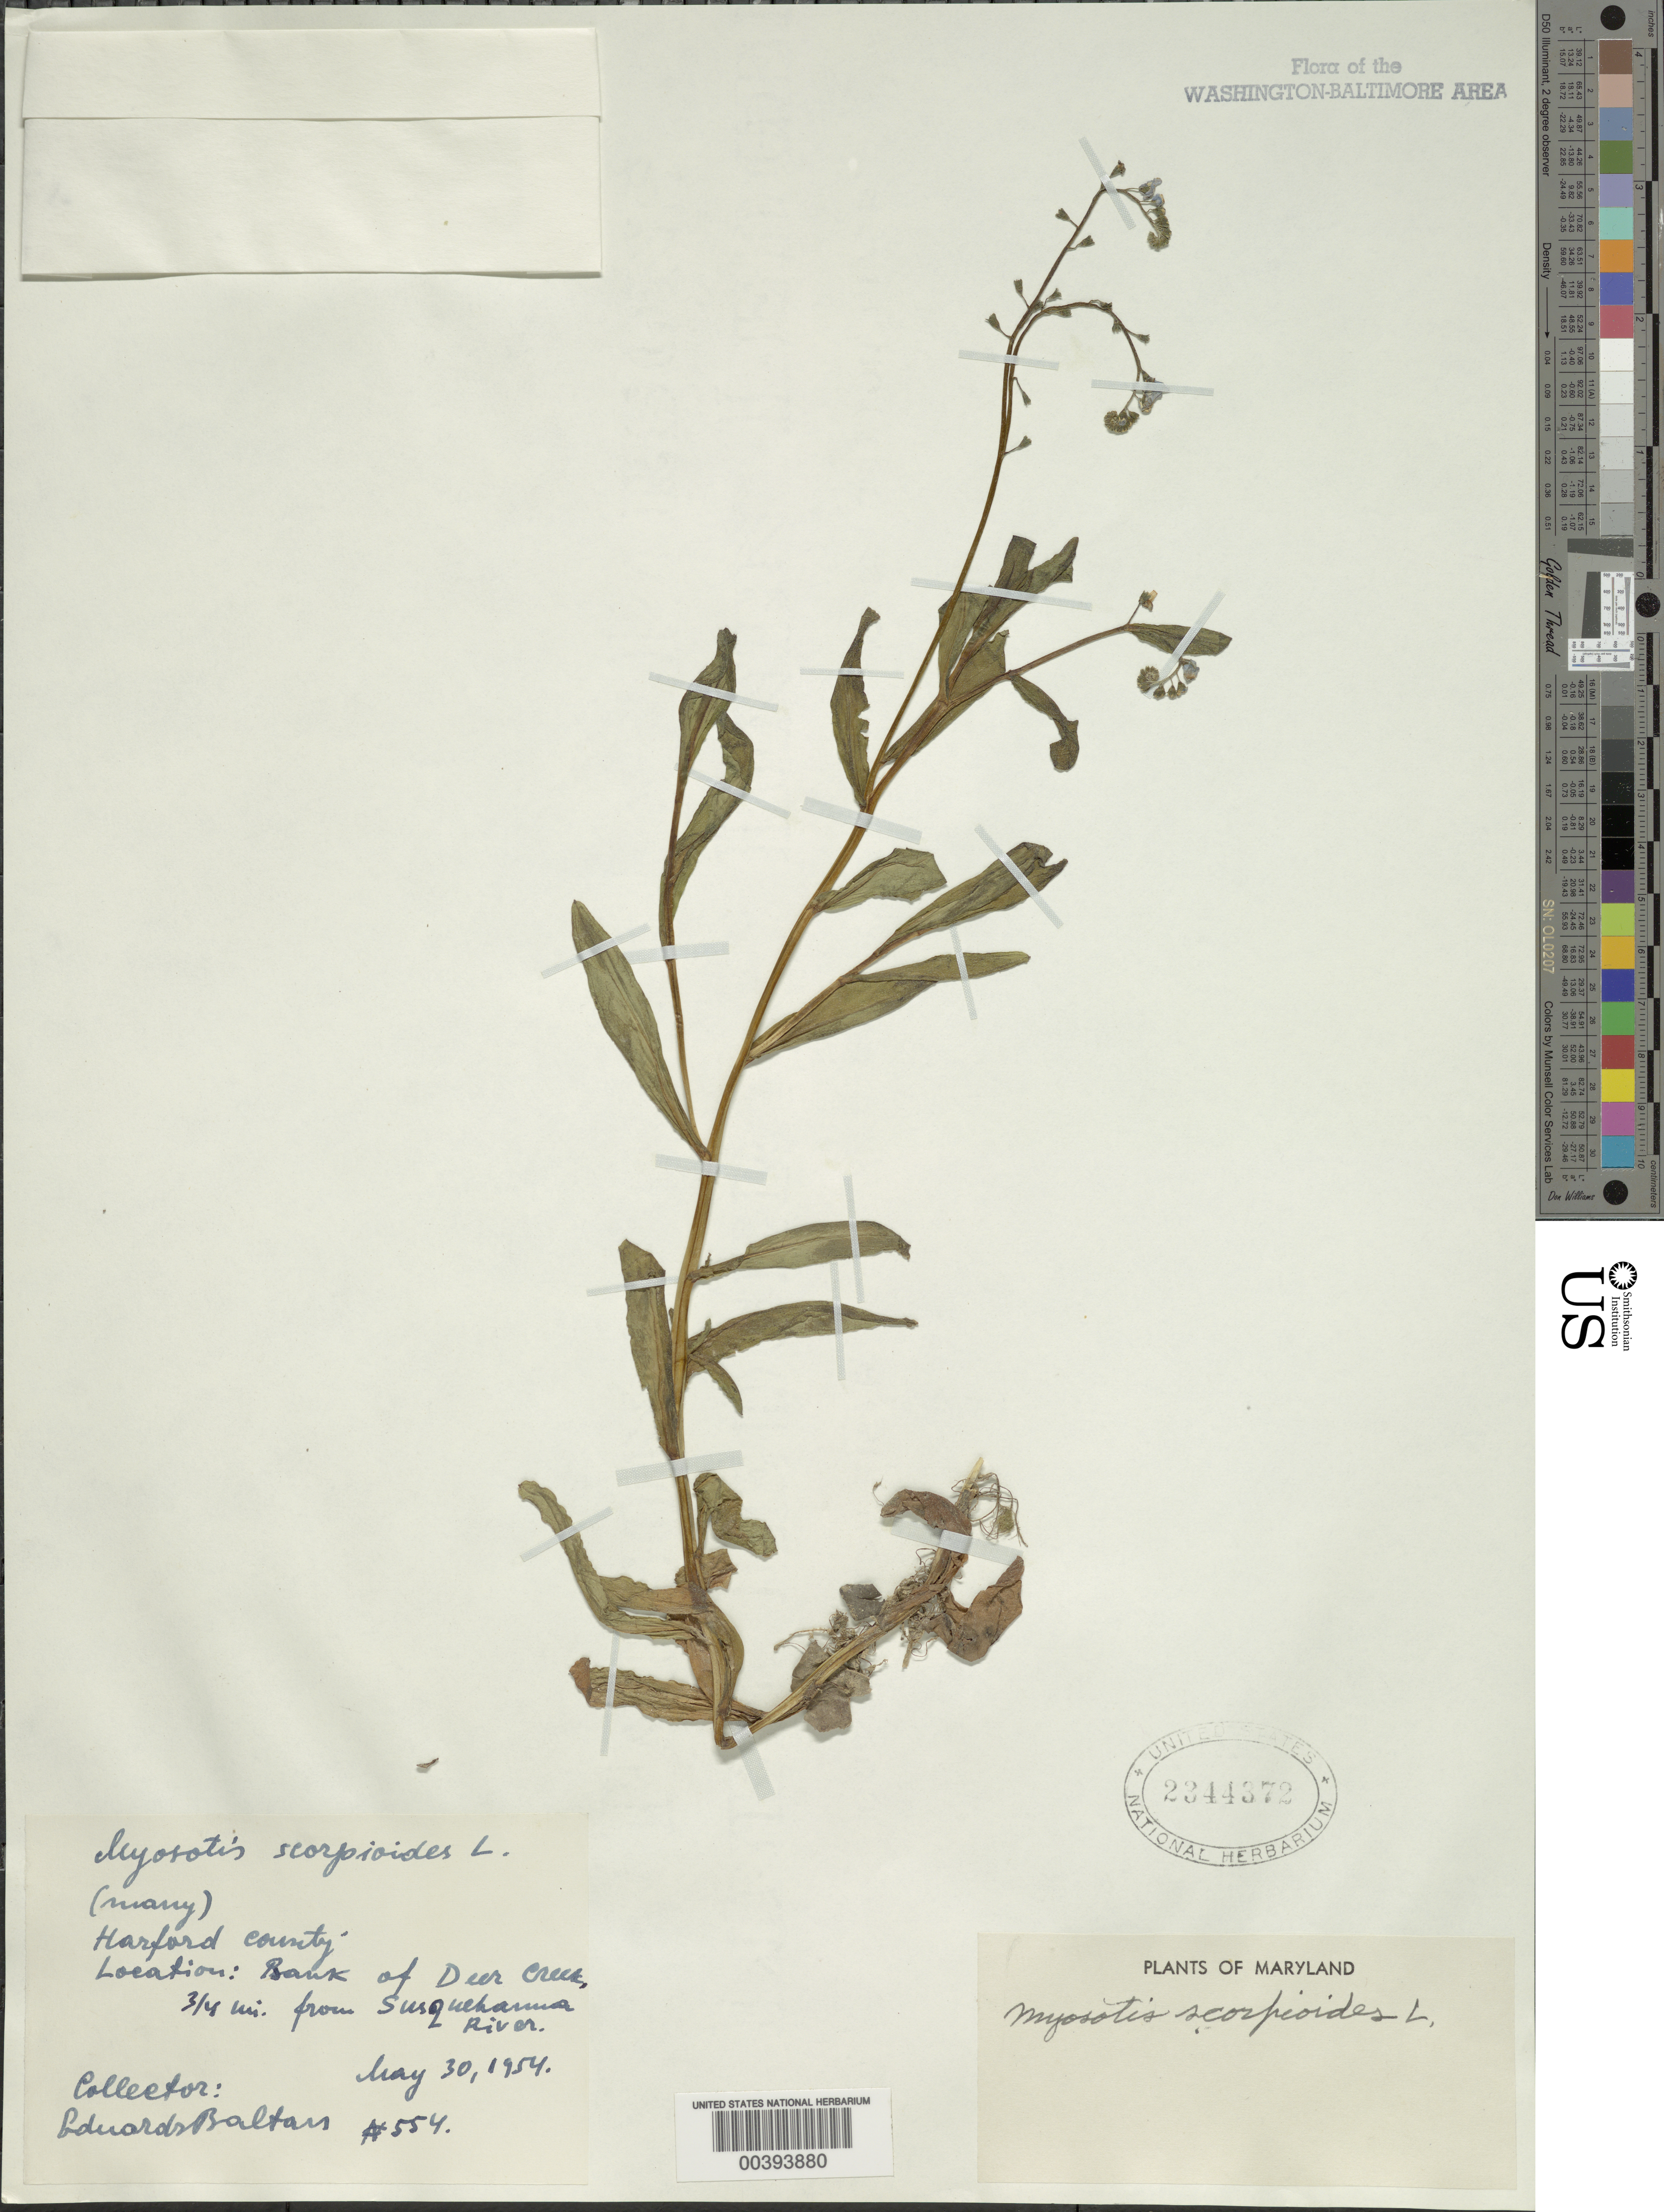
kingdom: Plantae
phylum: Tracheophyta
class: Magnoliopsida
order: Boraginales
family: Boraginaceae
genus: Myosotis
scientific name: Myosotis scorpioides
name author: L.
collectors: E. Baltars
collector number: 554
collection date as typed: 30 May 1954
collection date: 1954-05-30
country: United States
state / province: Maryland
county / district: Harford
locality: Deer Creek near Susquehanna River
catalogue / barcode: US 2344372